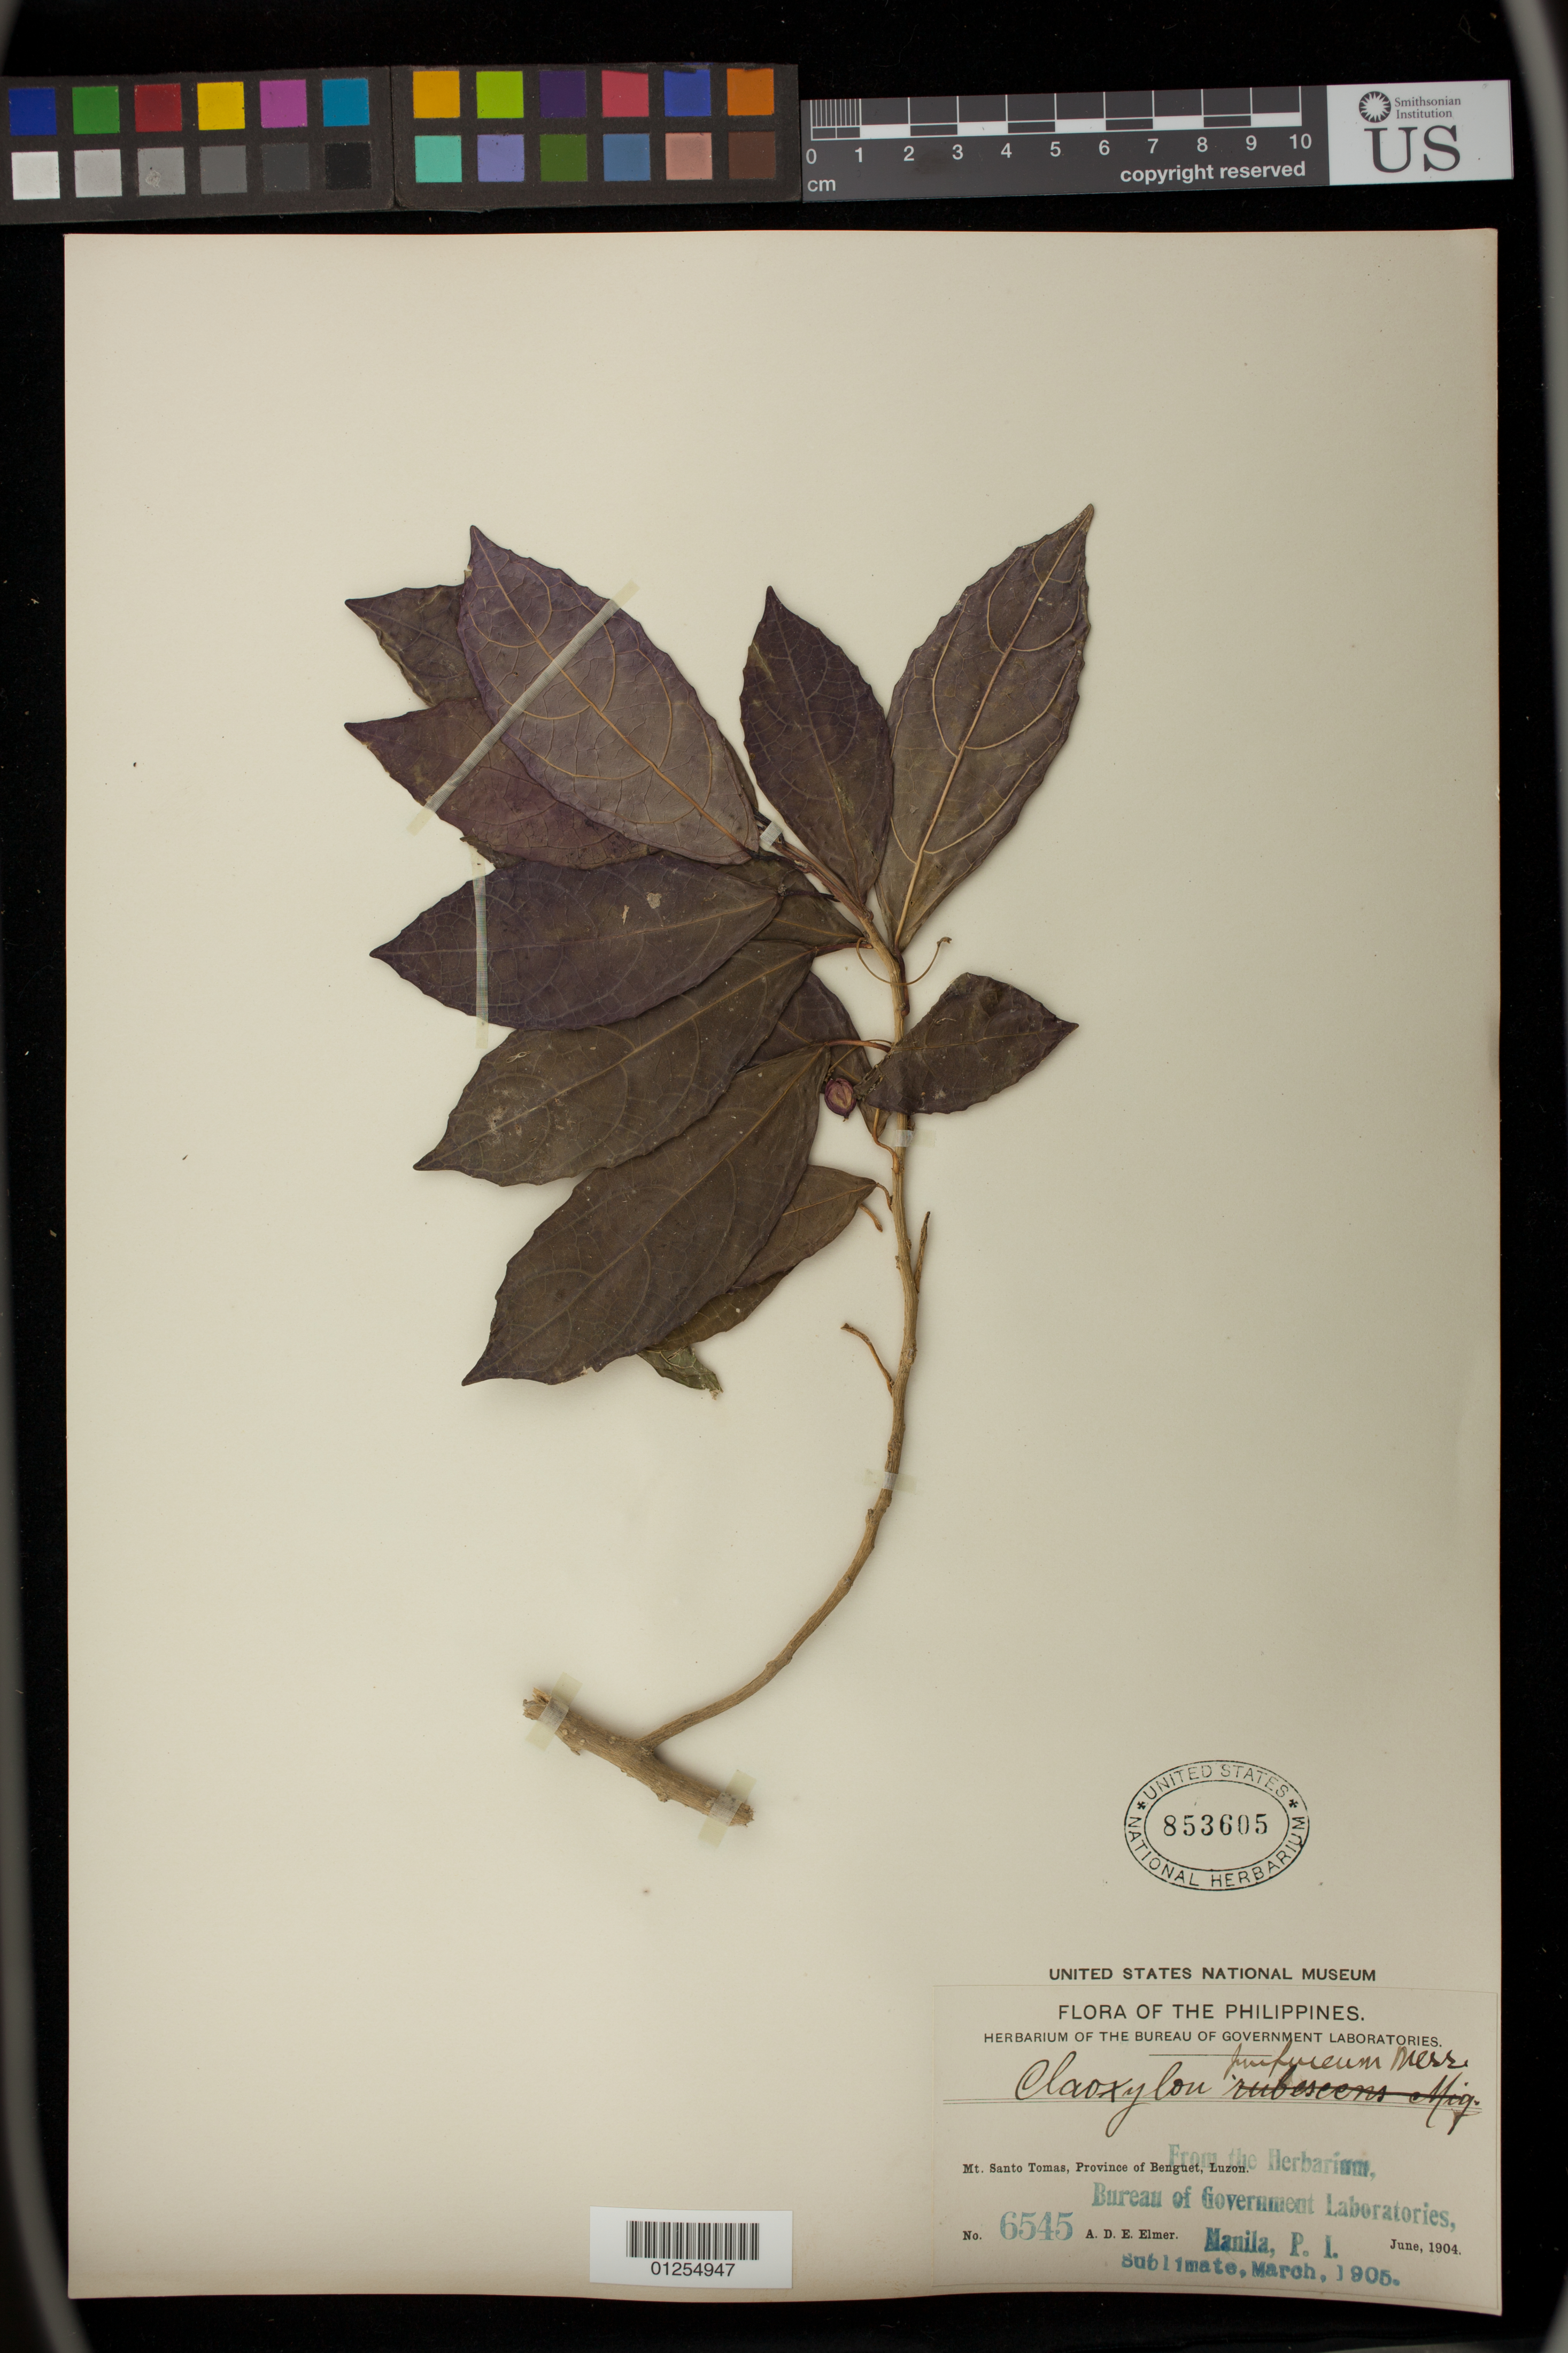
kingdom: Plantae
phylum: Tracheophyta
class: Magnoliopsida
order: Malpighiales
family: Euphorbiaceae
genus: Claoxylon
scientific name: Claoxylon purpureum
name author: Merr.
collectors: A. D. E. Elmer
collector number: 6545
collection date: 1904-06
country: Philippines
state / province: Cordillera (Administrative Region)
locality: Mt. Santo Tomas, Province of Benguet, Luzon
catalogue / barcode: US 853605